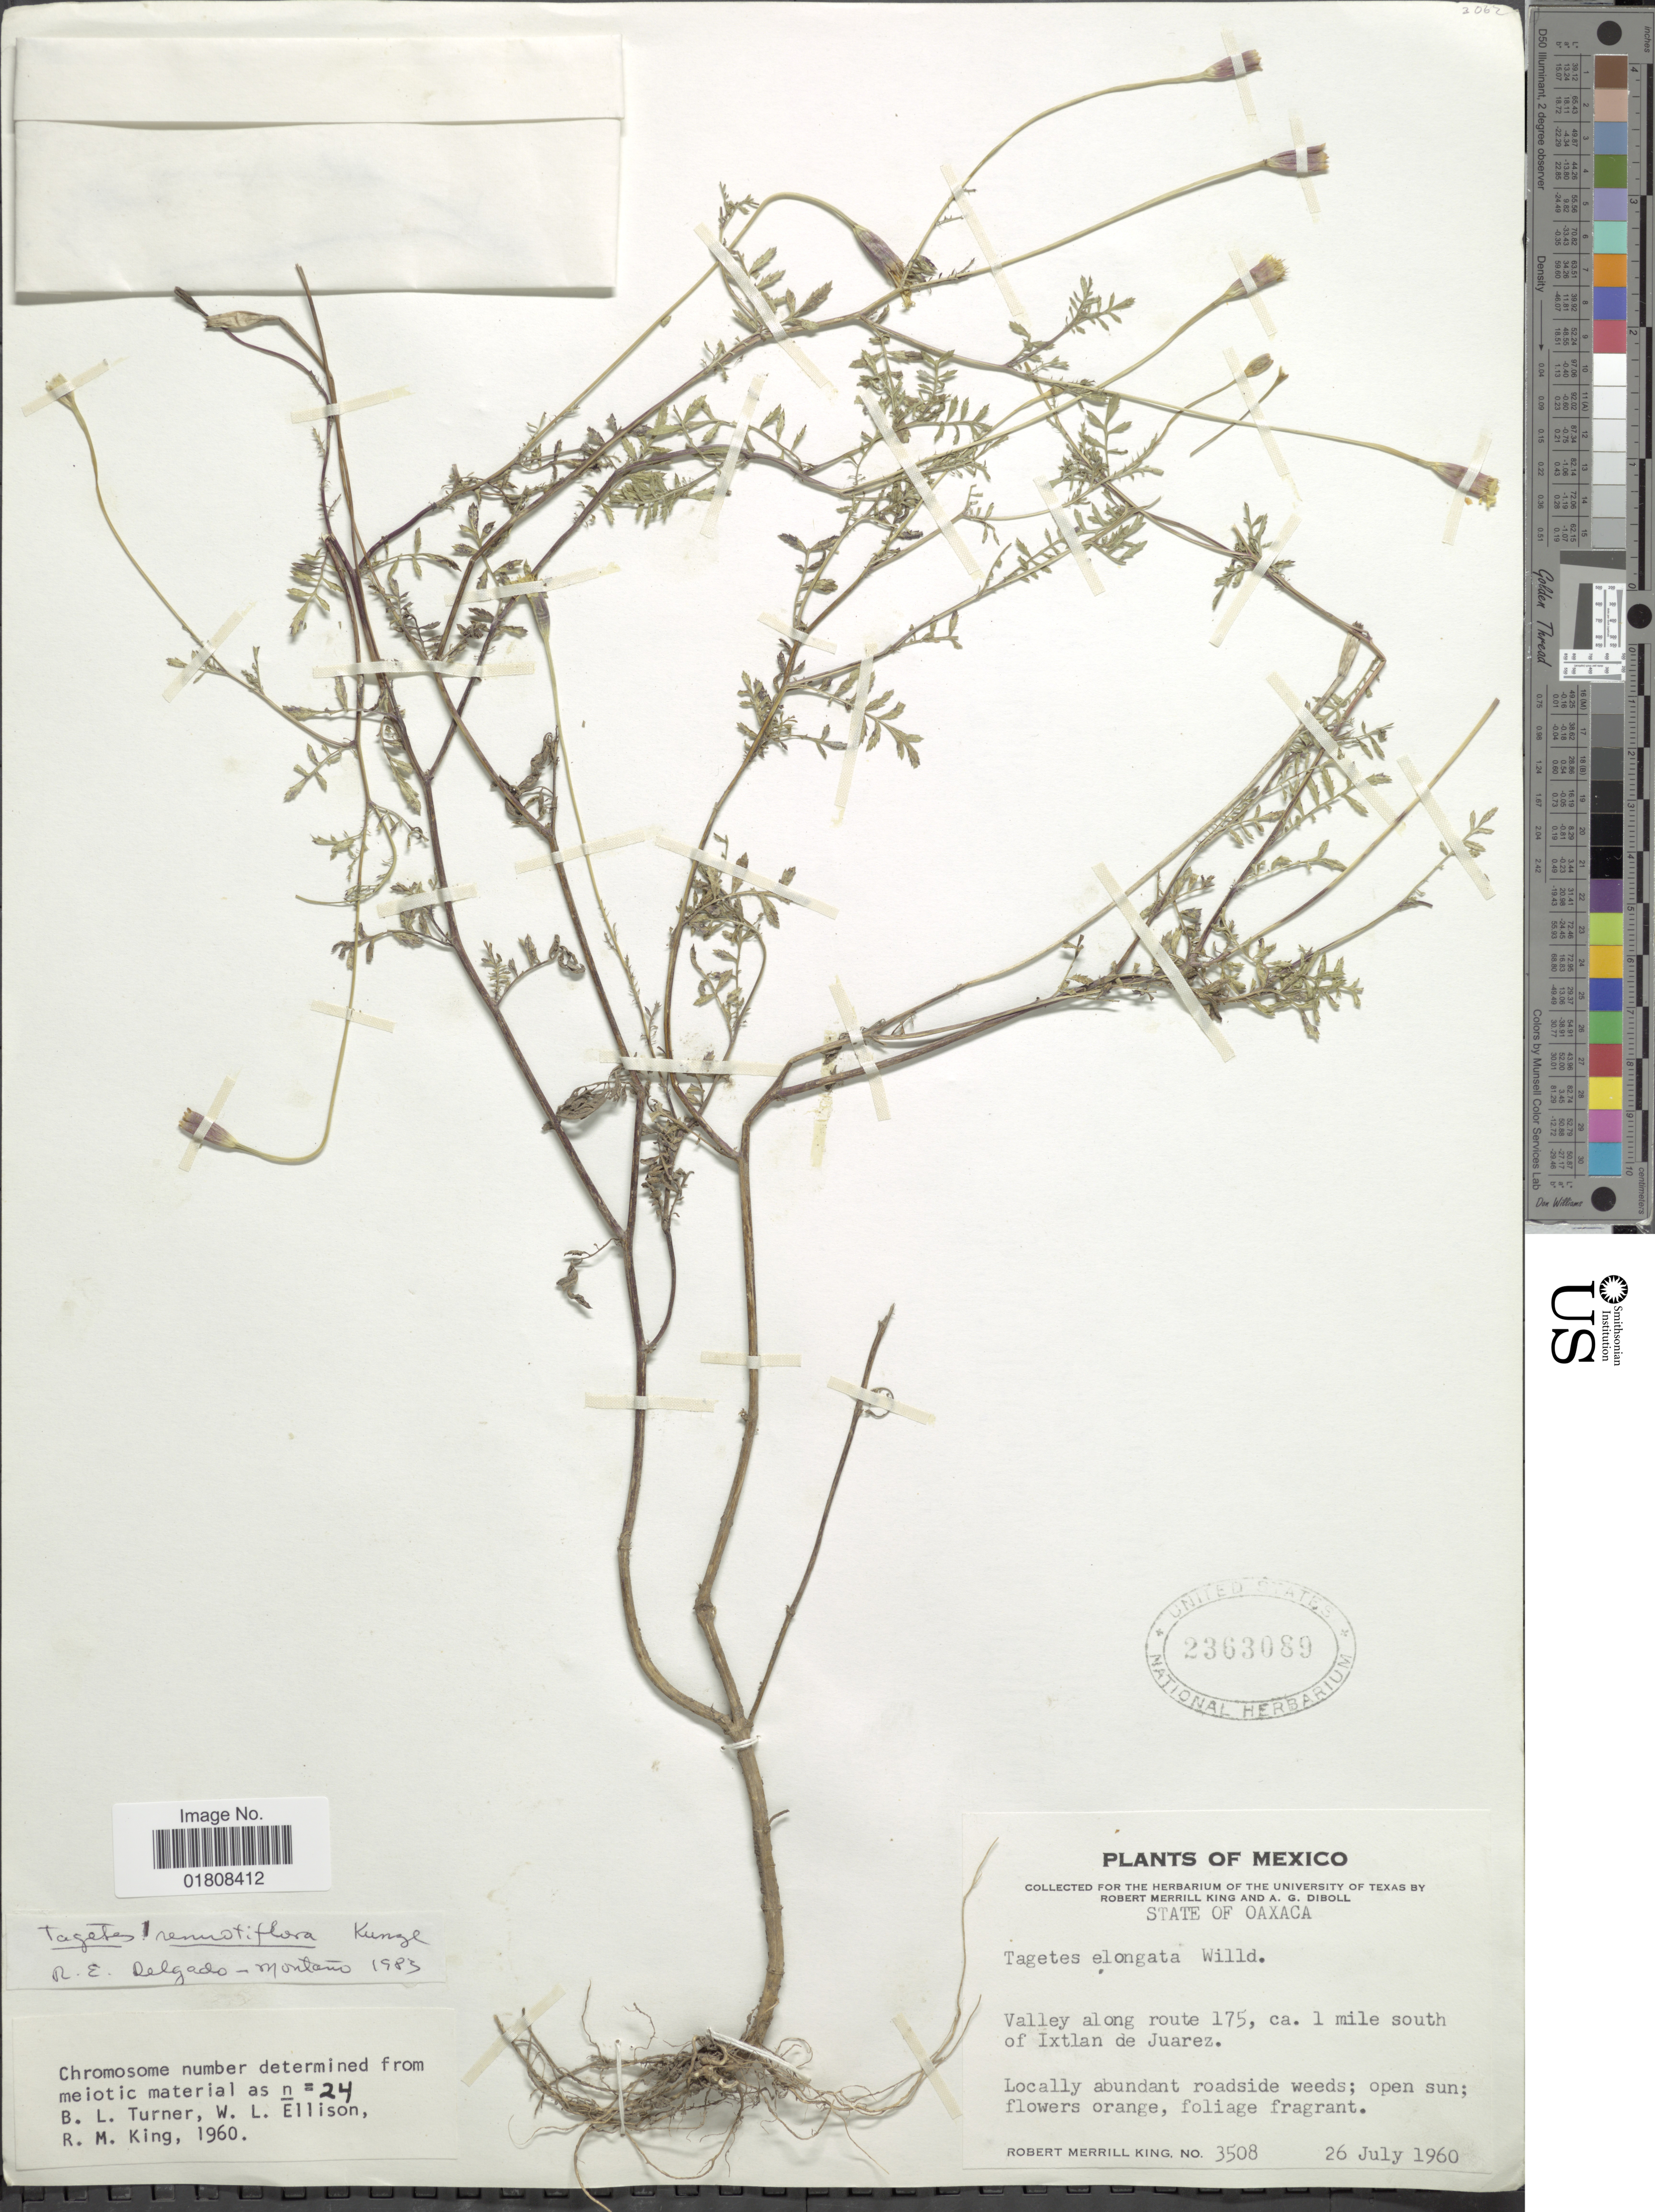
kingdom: Plantae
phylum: Tracheophyta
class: Magnoliopsida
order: Asterales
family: Asteraceae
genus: Tagetes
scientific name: Tagetes remotiflora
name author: Kunze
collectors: R. M. King & A. Diboll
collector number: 3508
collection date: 1960-07-26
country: Mexico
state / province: Oaxaca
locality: Valley along route 175, ca 1 mile south of Ixtlan de Juarez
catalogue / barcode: US 2363089